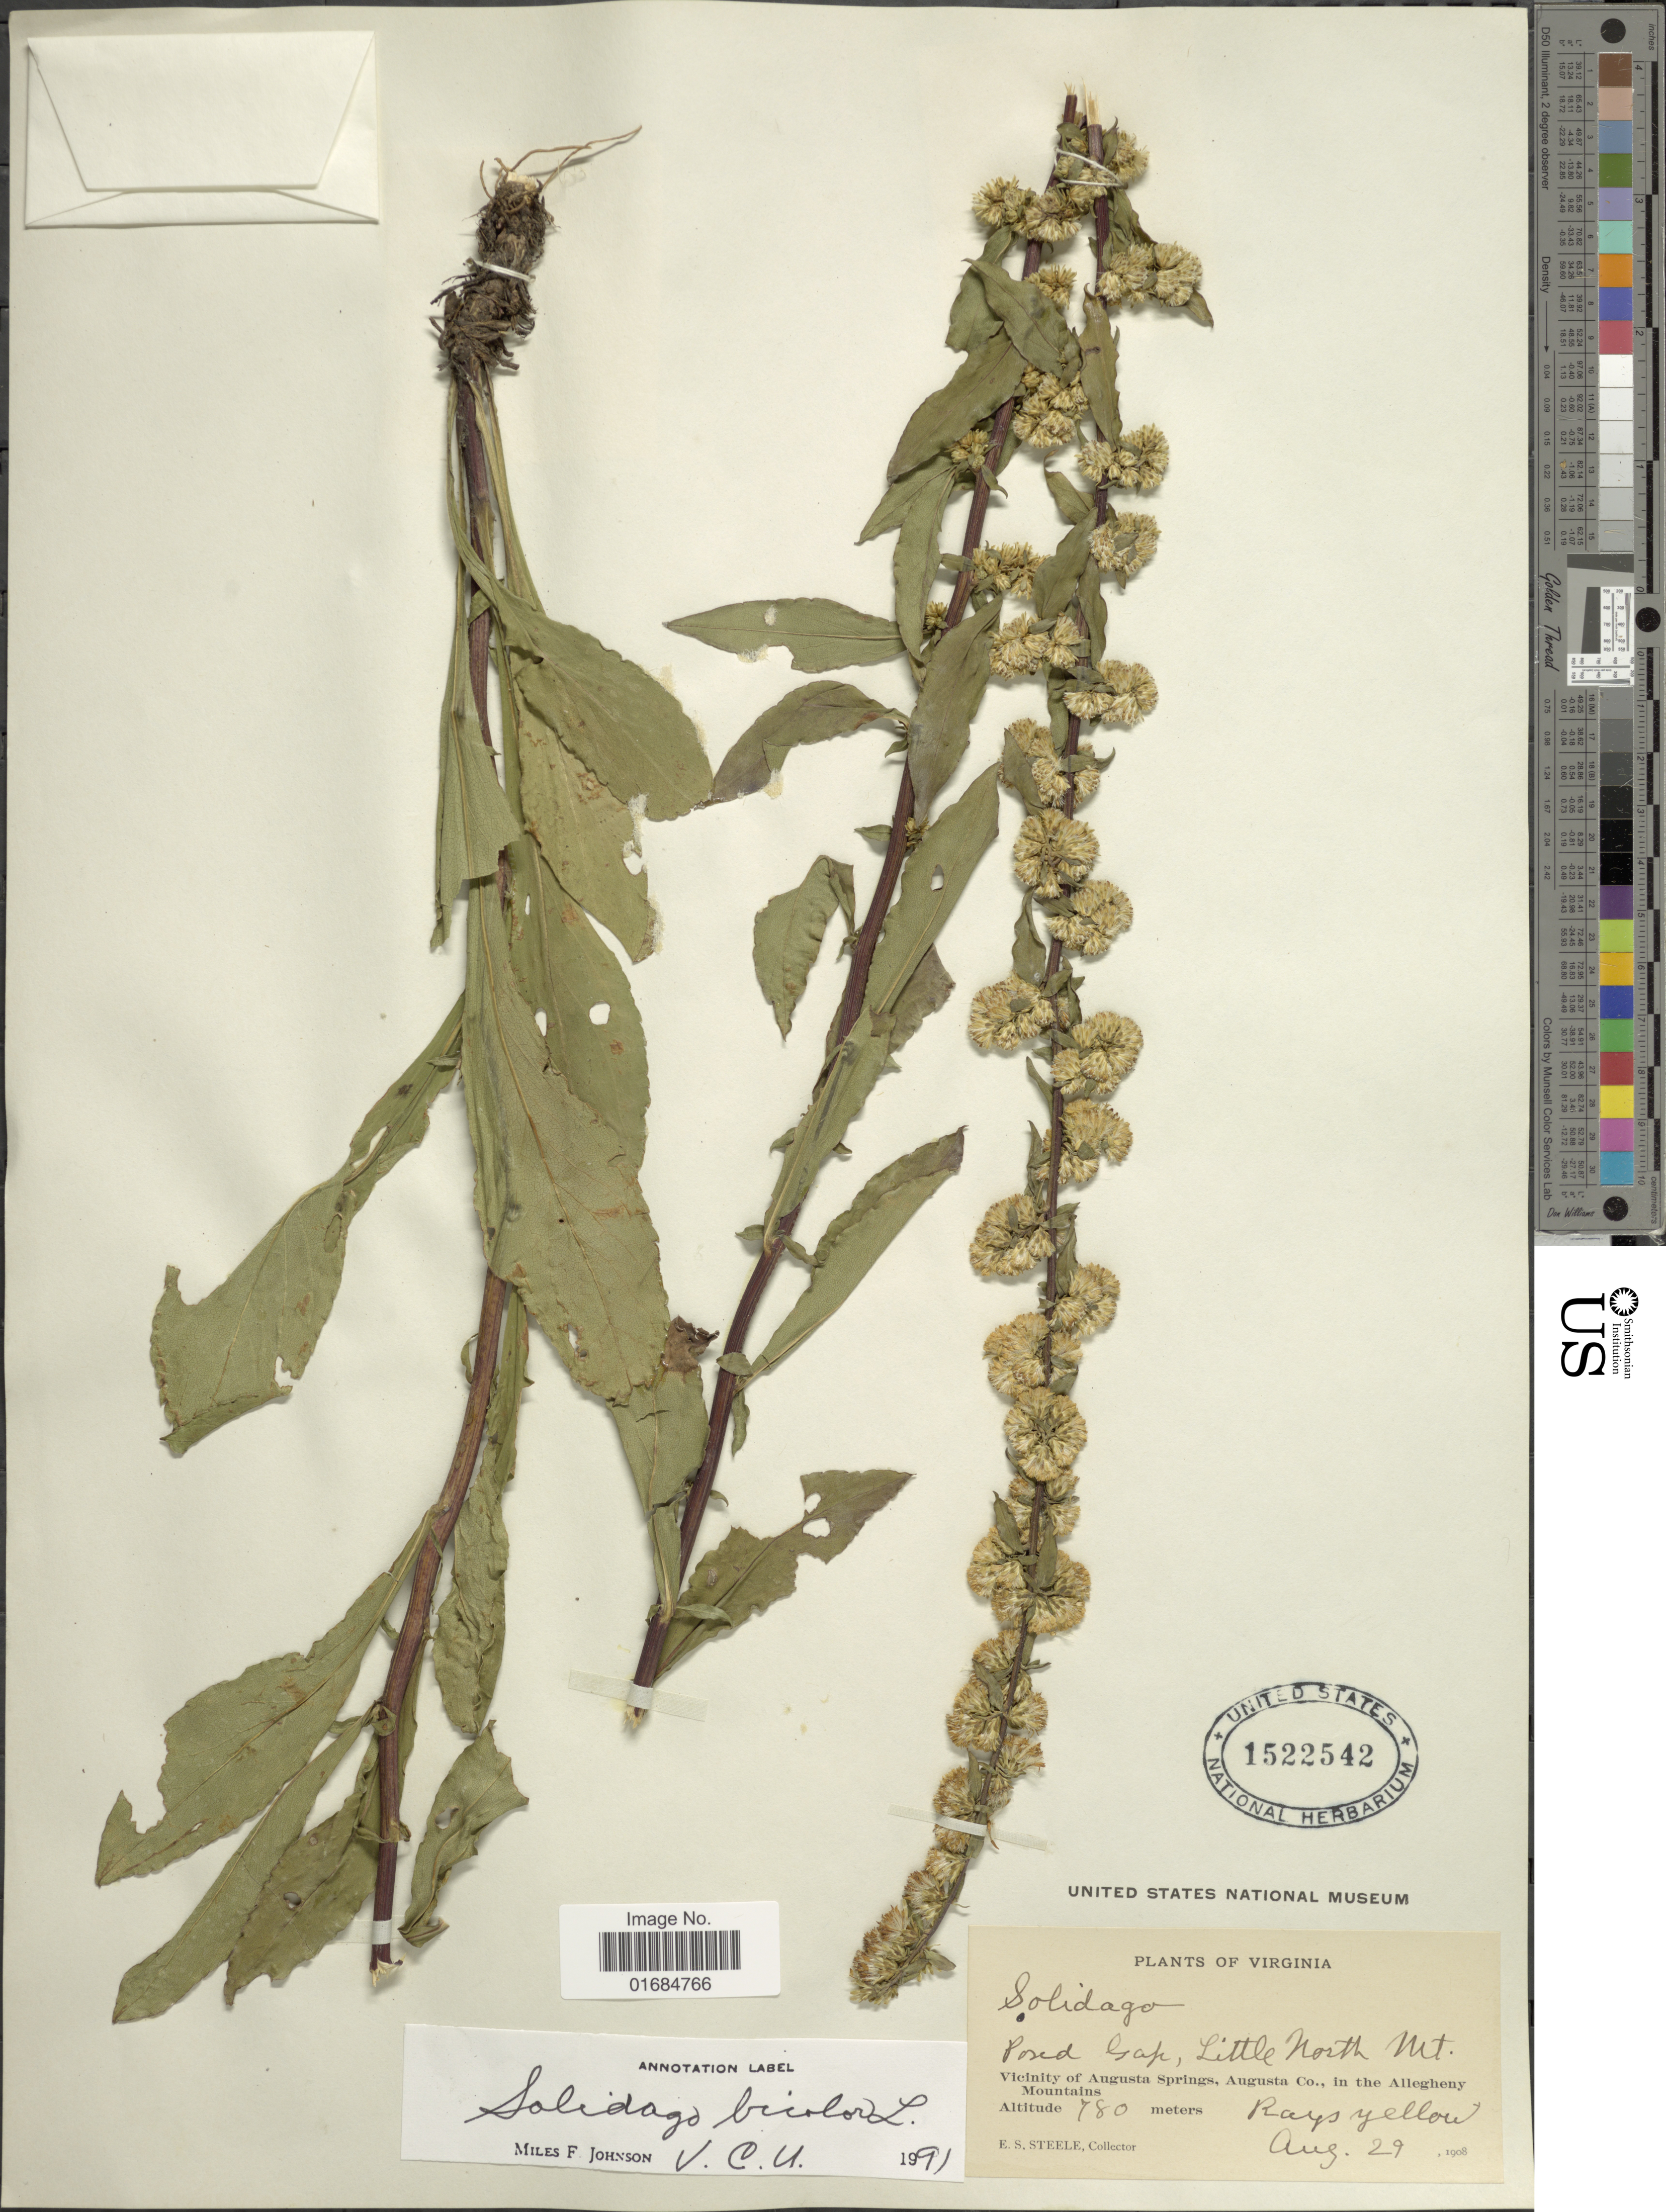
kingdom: Plantae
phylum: Tracheophyta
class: Magnoliopsida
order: Asterales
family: Asteraceae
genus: Solidago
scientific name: Solidago bicolor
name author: L.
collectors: E. Steele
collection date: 1908-08-29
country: United States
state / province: Virginia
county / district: Augusta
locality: Pond Gap, Little North Mt., Vicinity of Augusta Springs, Augusta Co., in the Allegheny Mountains.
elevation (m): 780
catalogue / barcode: US 1522542